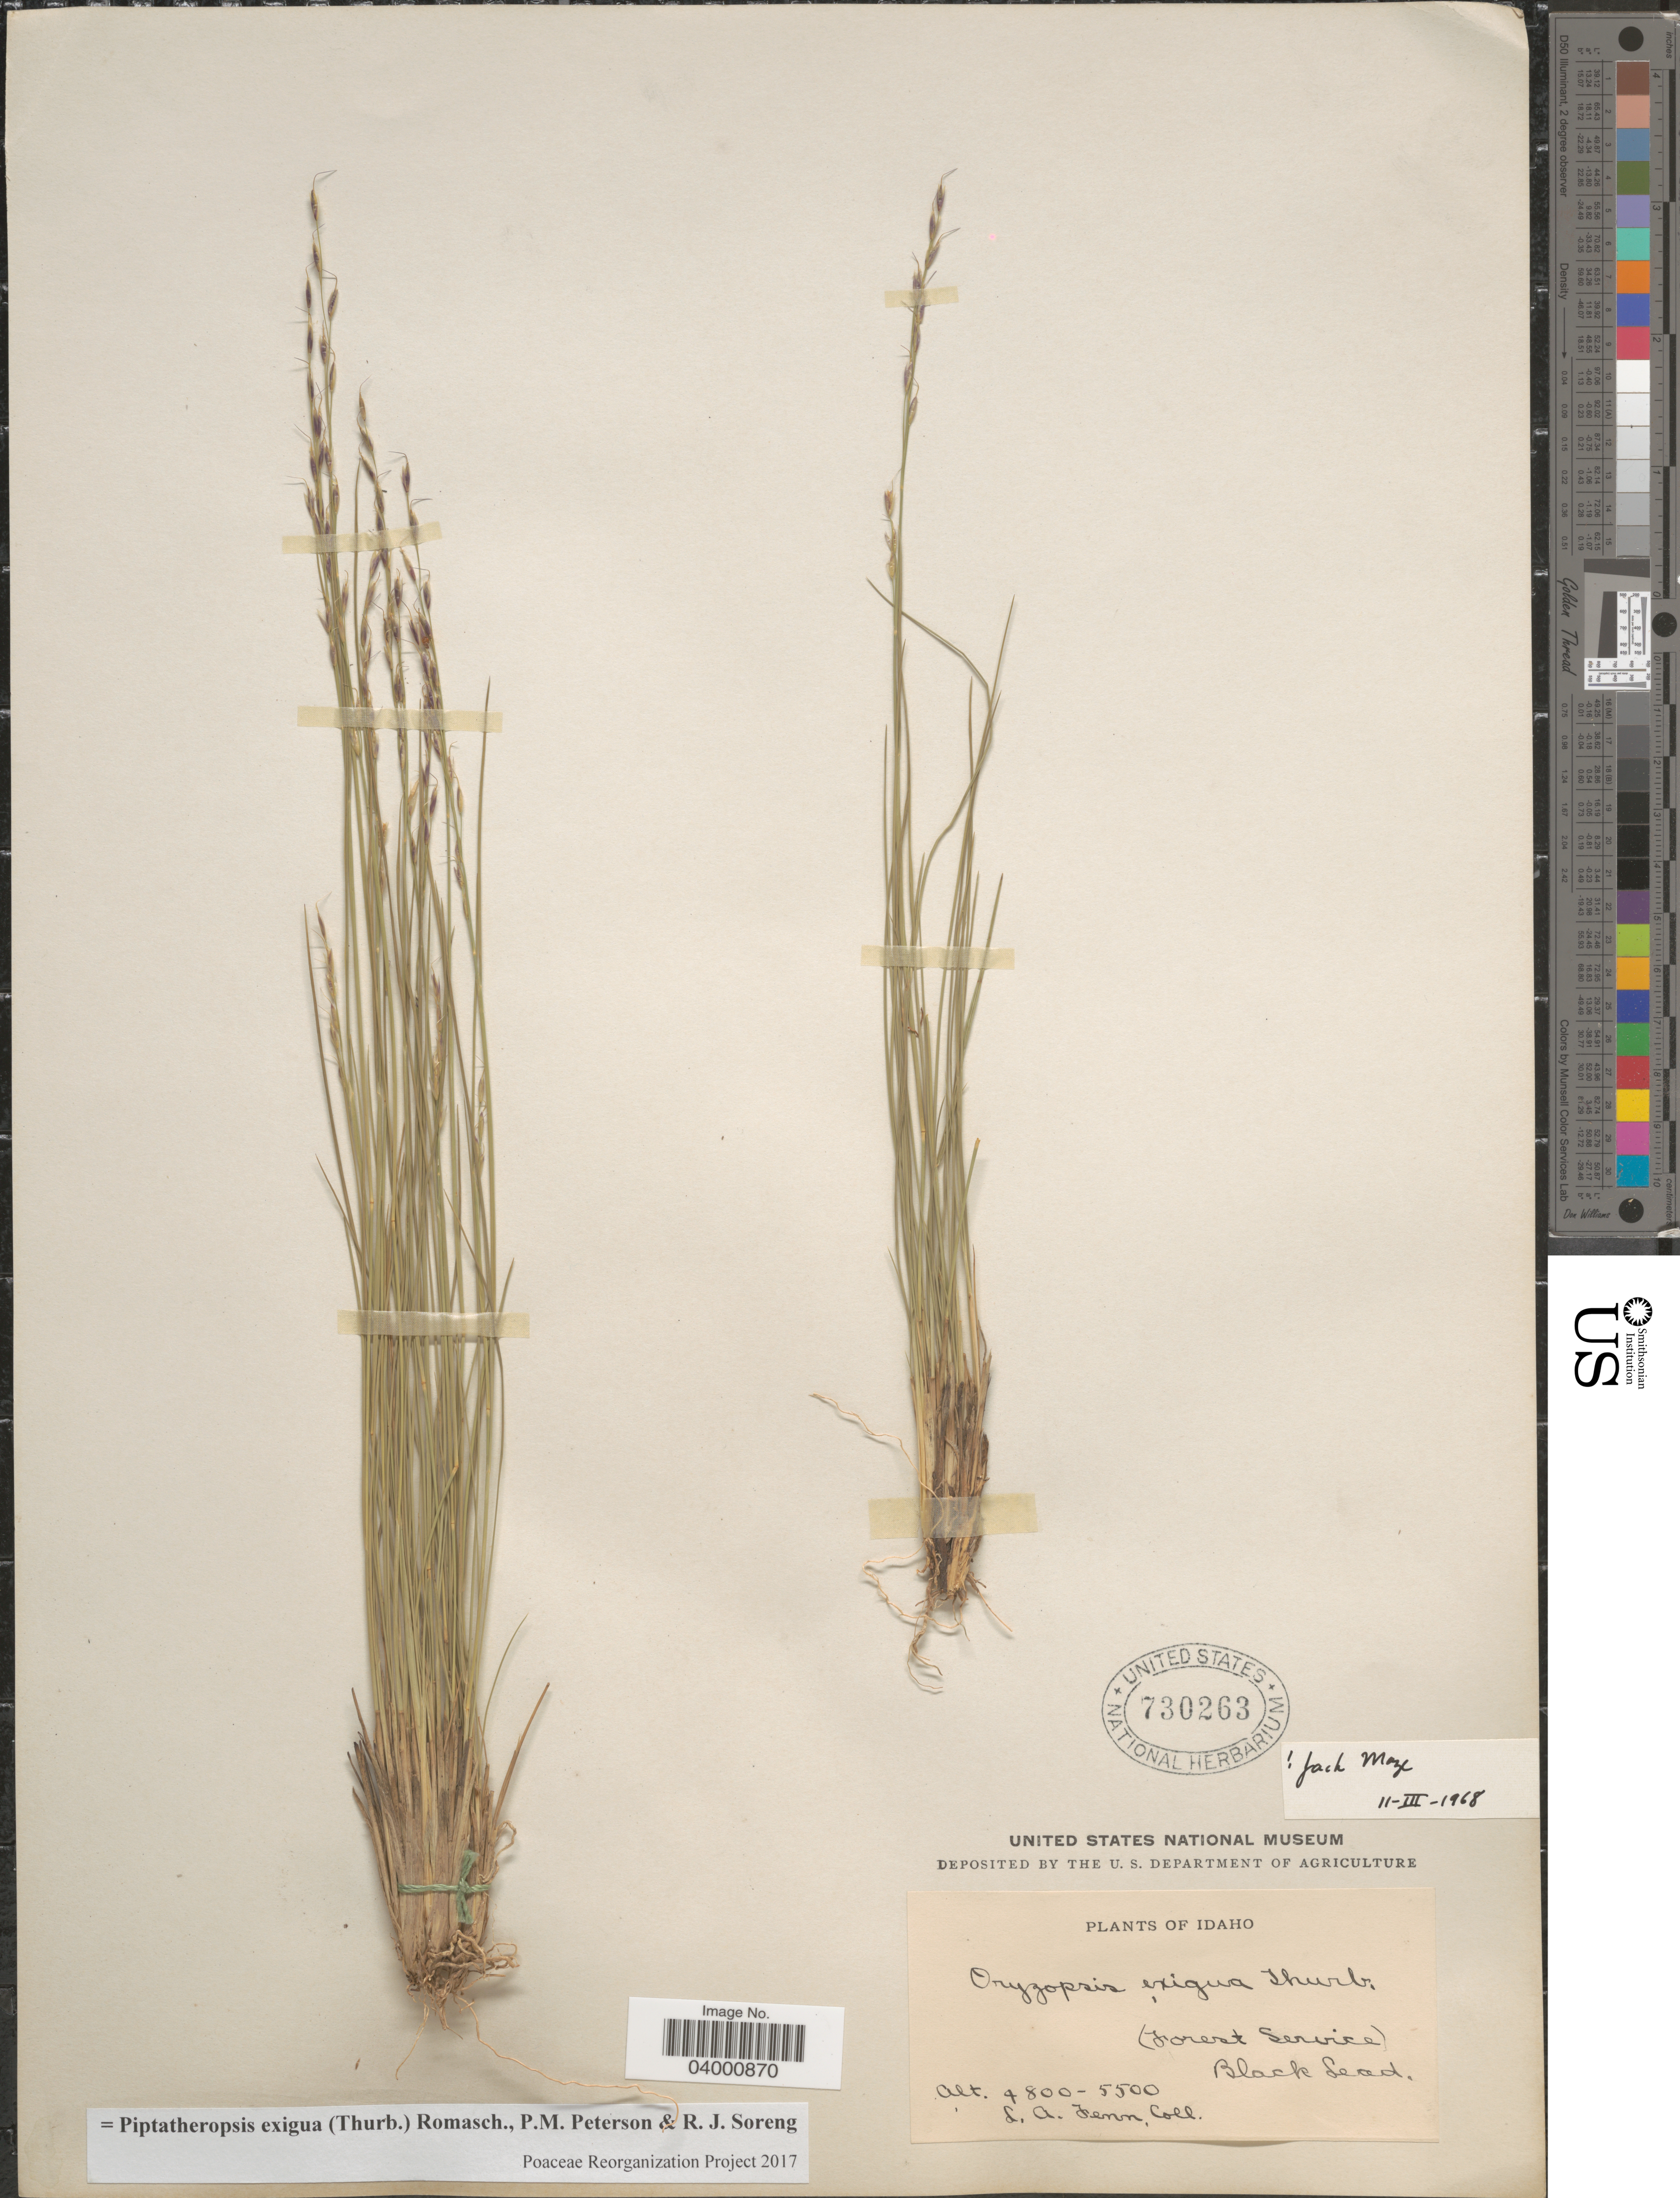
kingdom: Plantae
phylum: Tracheophyta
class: Liliopsida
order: Poales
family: Poaceae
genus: Piptatheropsis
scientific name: Piptatheropsis exigua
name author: (Thurb.) Romasch. et al.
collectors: L. Fenn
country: United States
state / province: Idaho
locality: (Forest Service), Black Lead.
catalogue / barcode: US 730263